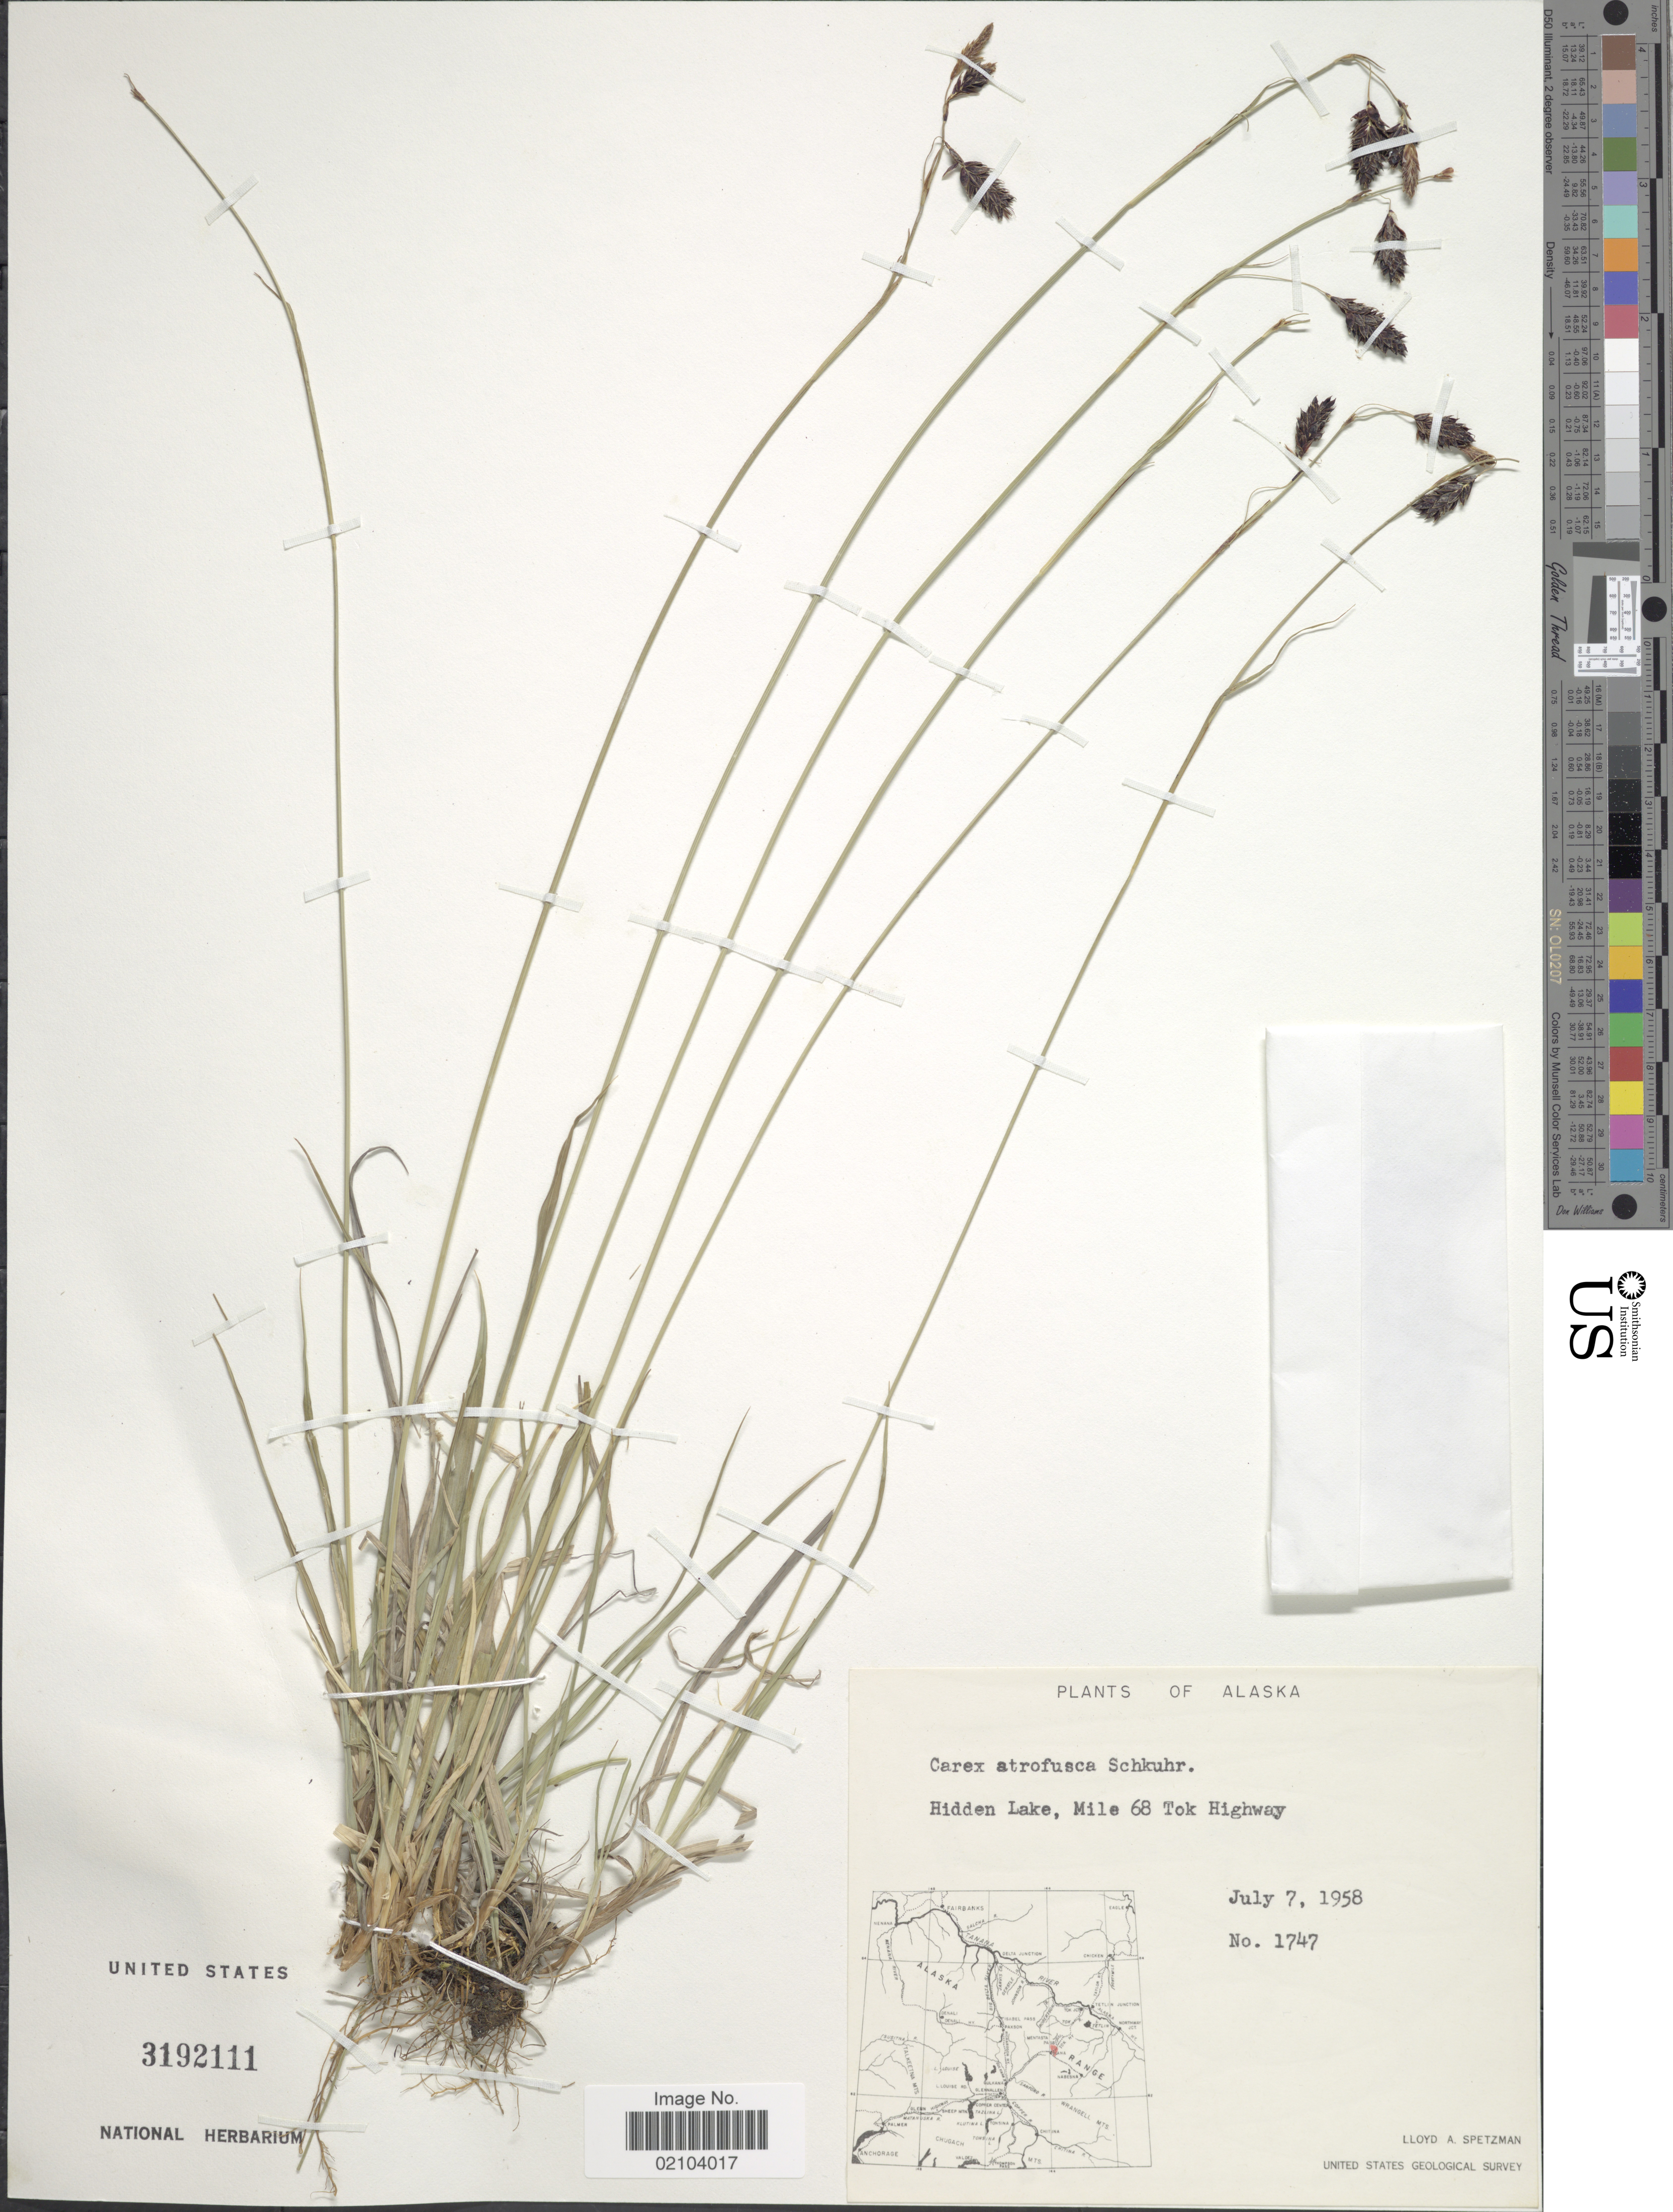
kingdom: Plantae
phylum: Tracheophyta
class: Liliopsida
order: Poales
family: Cyperaceae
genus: Carex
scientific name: Carex atrofusca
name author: Schkuhr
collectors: L. Spetzman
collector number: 1747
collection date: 1958-07-07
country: United States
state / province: Alaska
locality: Hidden Lake, Mile 68 Tok Highway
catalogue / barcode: US 3192111